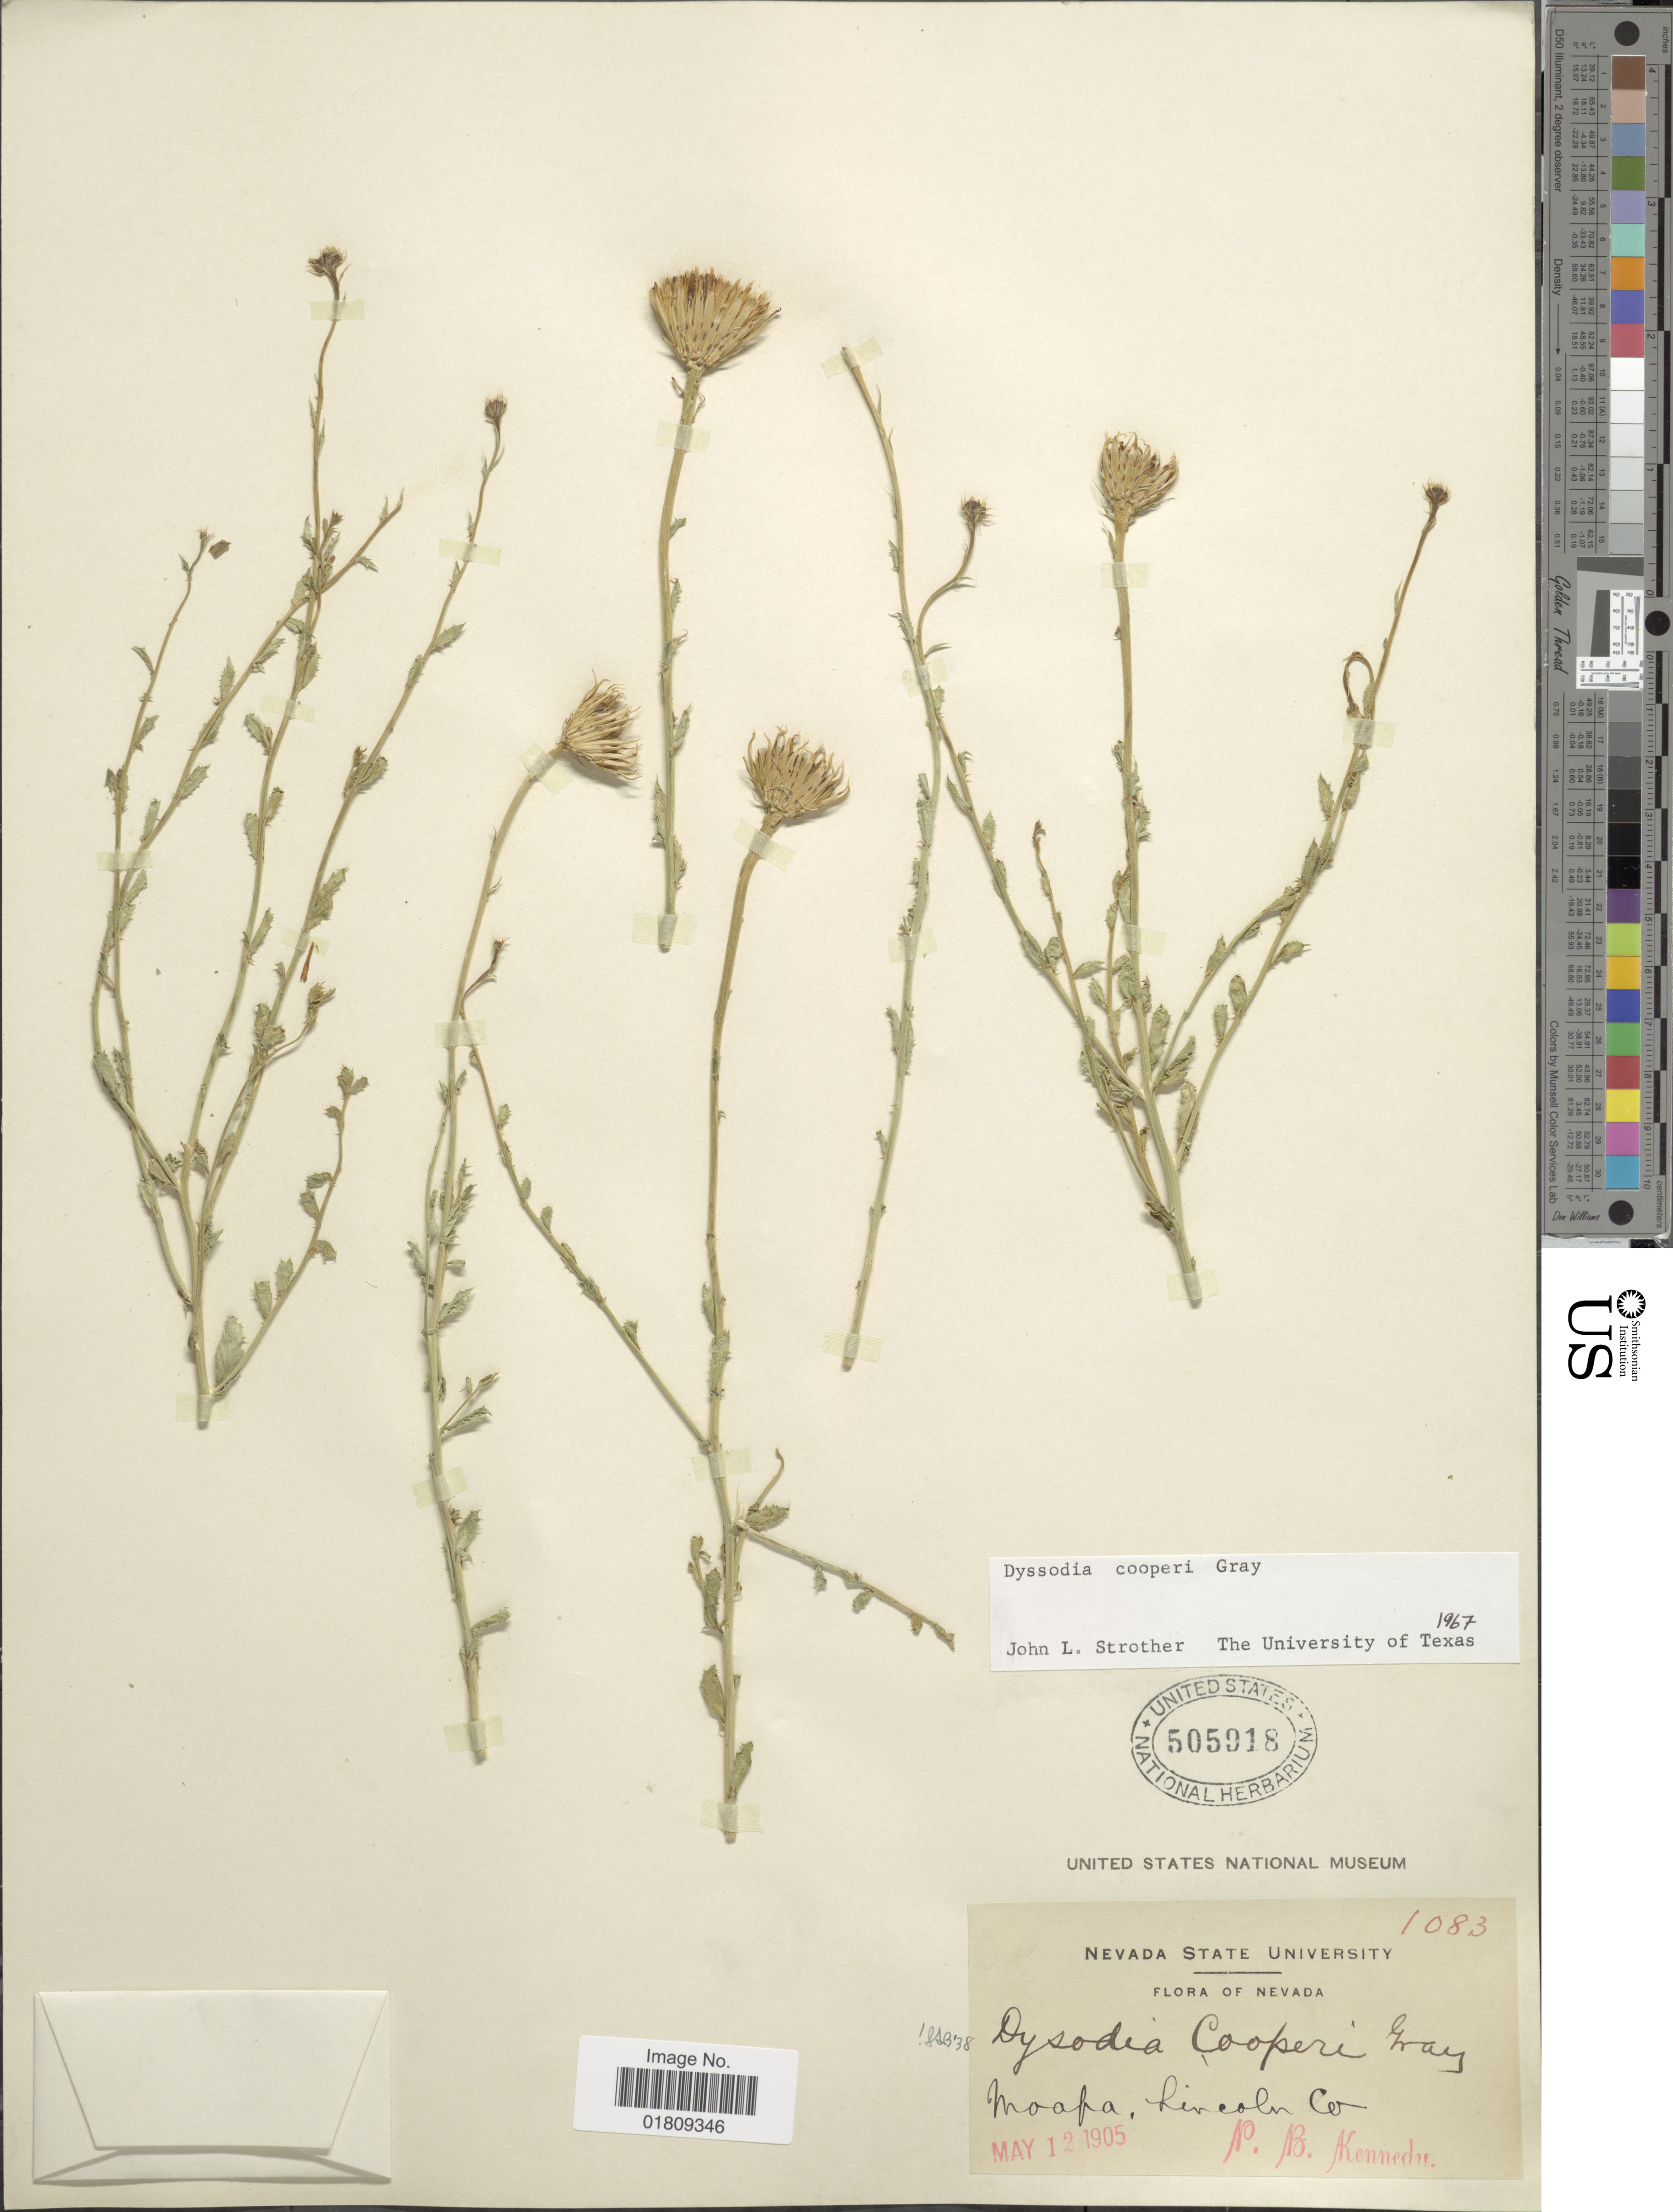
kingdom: Plantae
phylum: Tracheophyta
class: Magnoliopsida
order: Asterales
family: Asteraceae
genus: Dyssodia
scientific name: Dyssodia cooperi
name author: A. Gray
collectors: P. B. Kennedy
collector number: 1083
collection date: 1905-05-12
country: United States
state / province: Nevada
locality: Moapa, Lincoln Co.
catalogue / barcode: US 505918